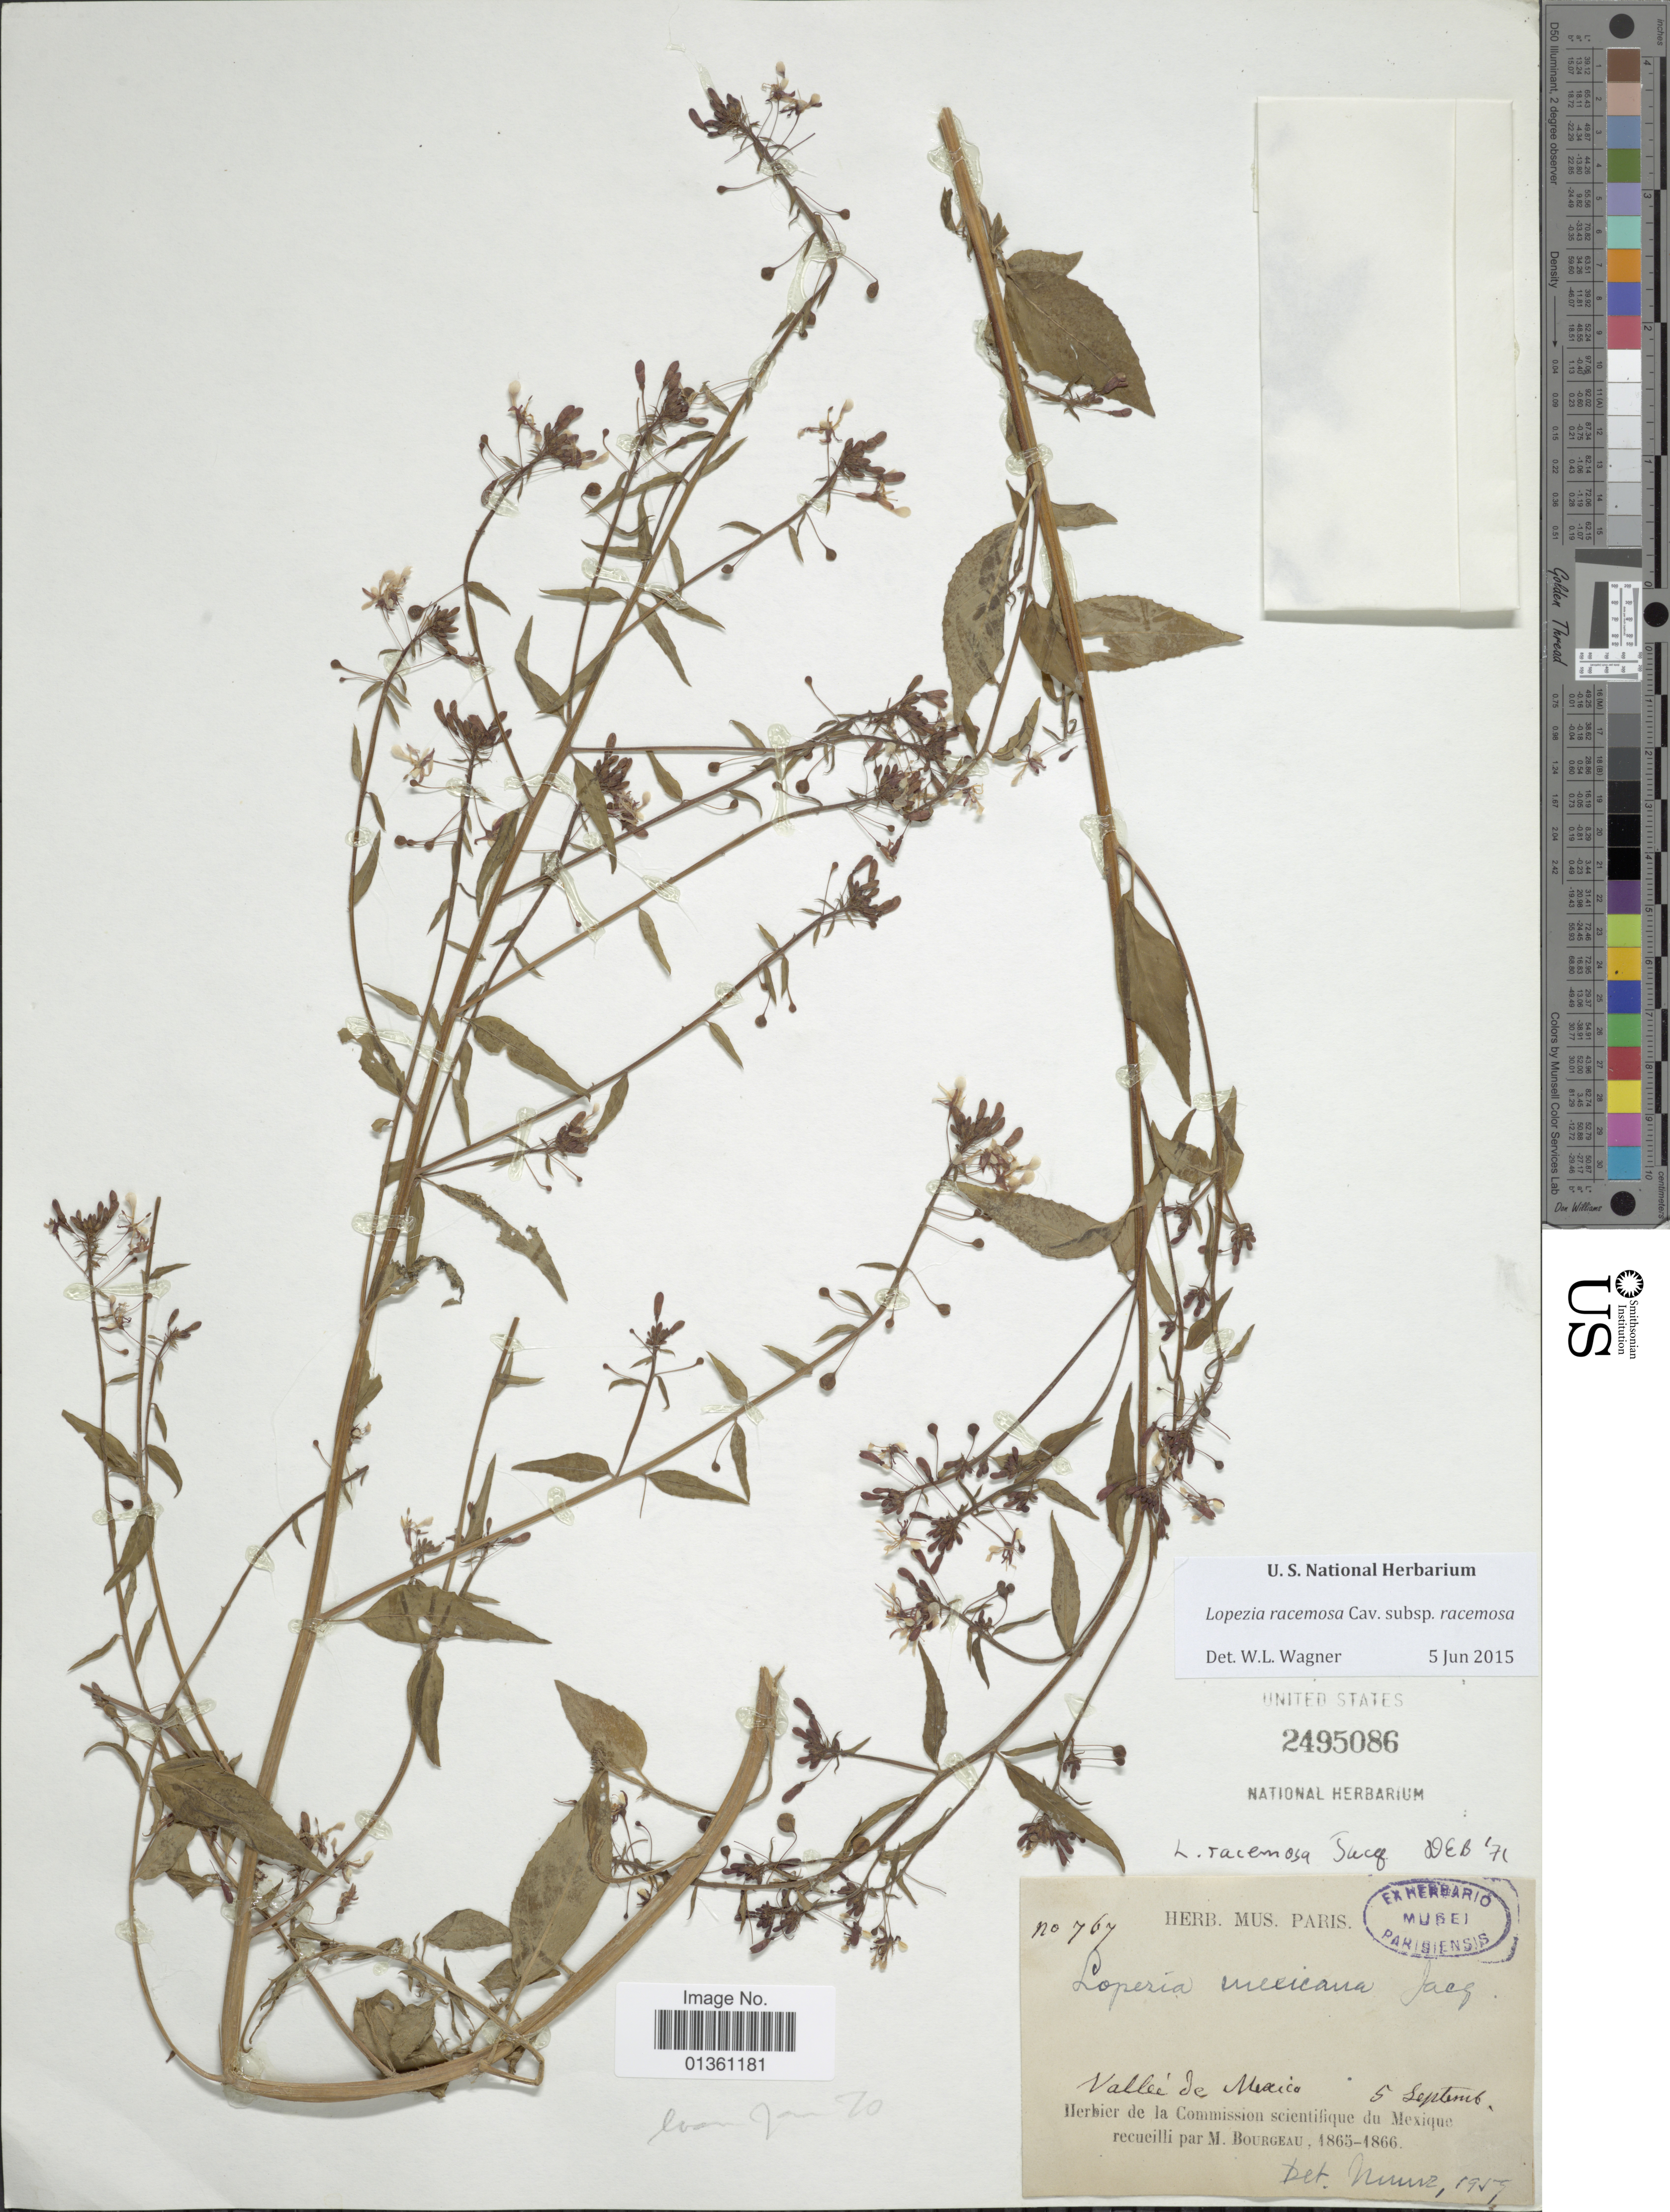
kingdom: Plantae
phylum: Tracheophyta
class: Magnoliopsida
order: Myrtales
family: Onagraceae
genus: Lopezia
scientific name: Lopezia racemosa subsp. racemosa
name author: Cav.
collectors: M. Bourgeau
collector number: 767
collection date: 1865-09-05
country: Mexico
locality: Vallee de mexico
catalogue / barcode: US 2495086